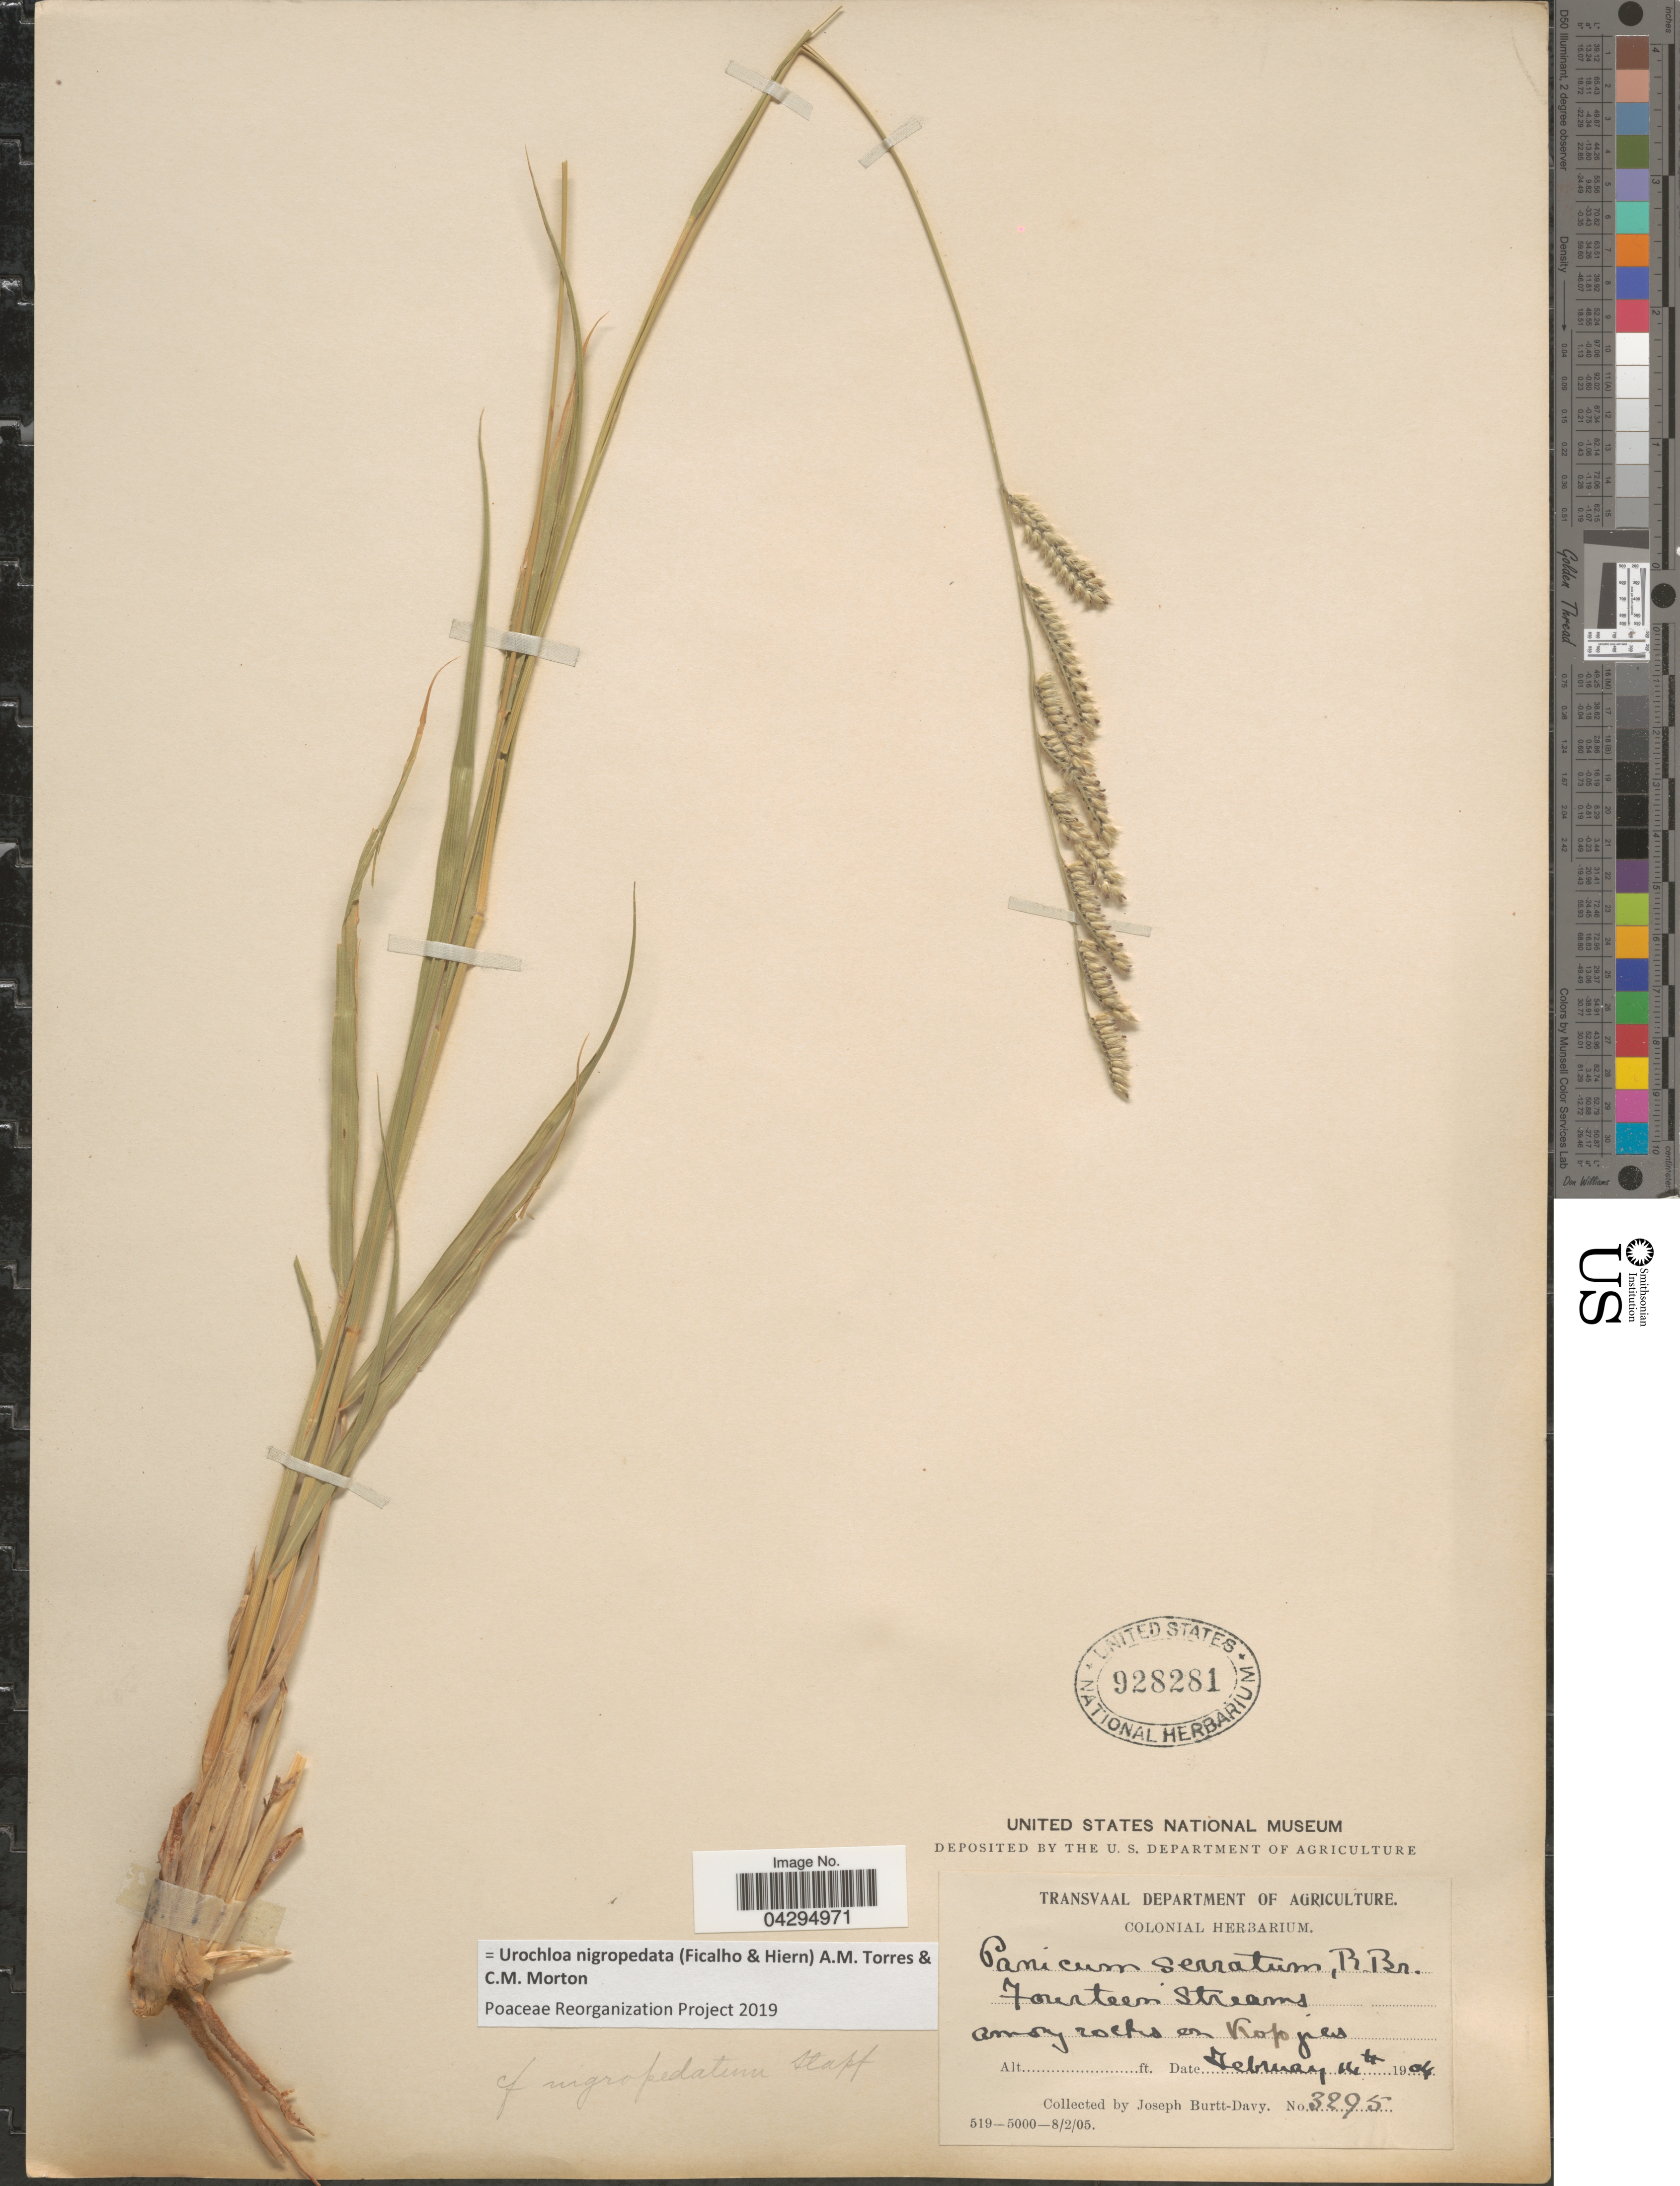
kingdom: Plantae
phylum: Tracheophyta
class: Liliopsida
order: Poales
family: Poaceae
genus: Urochloa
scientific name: Urochloa nigropedata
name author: (Ficalho & Hiern) A.M. Torres & C.M. Morton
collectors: J. Burtt Davy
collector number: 3295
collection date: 1904-02-14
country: South Africa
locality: Fourteen Streams. Among rocks on Kopjies.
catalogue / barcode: US 928281